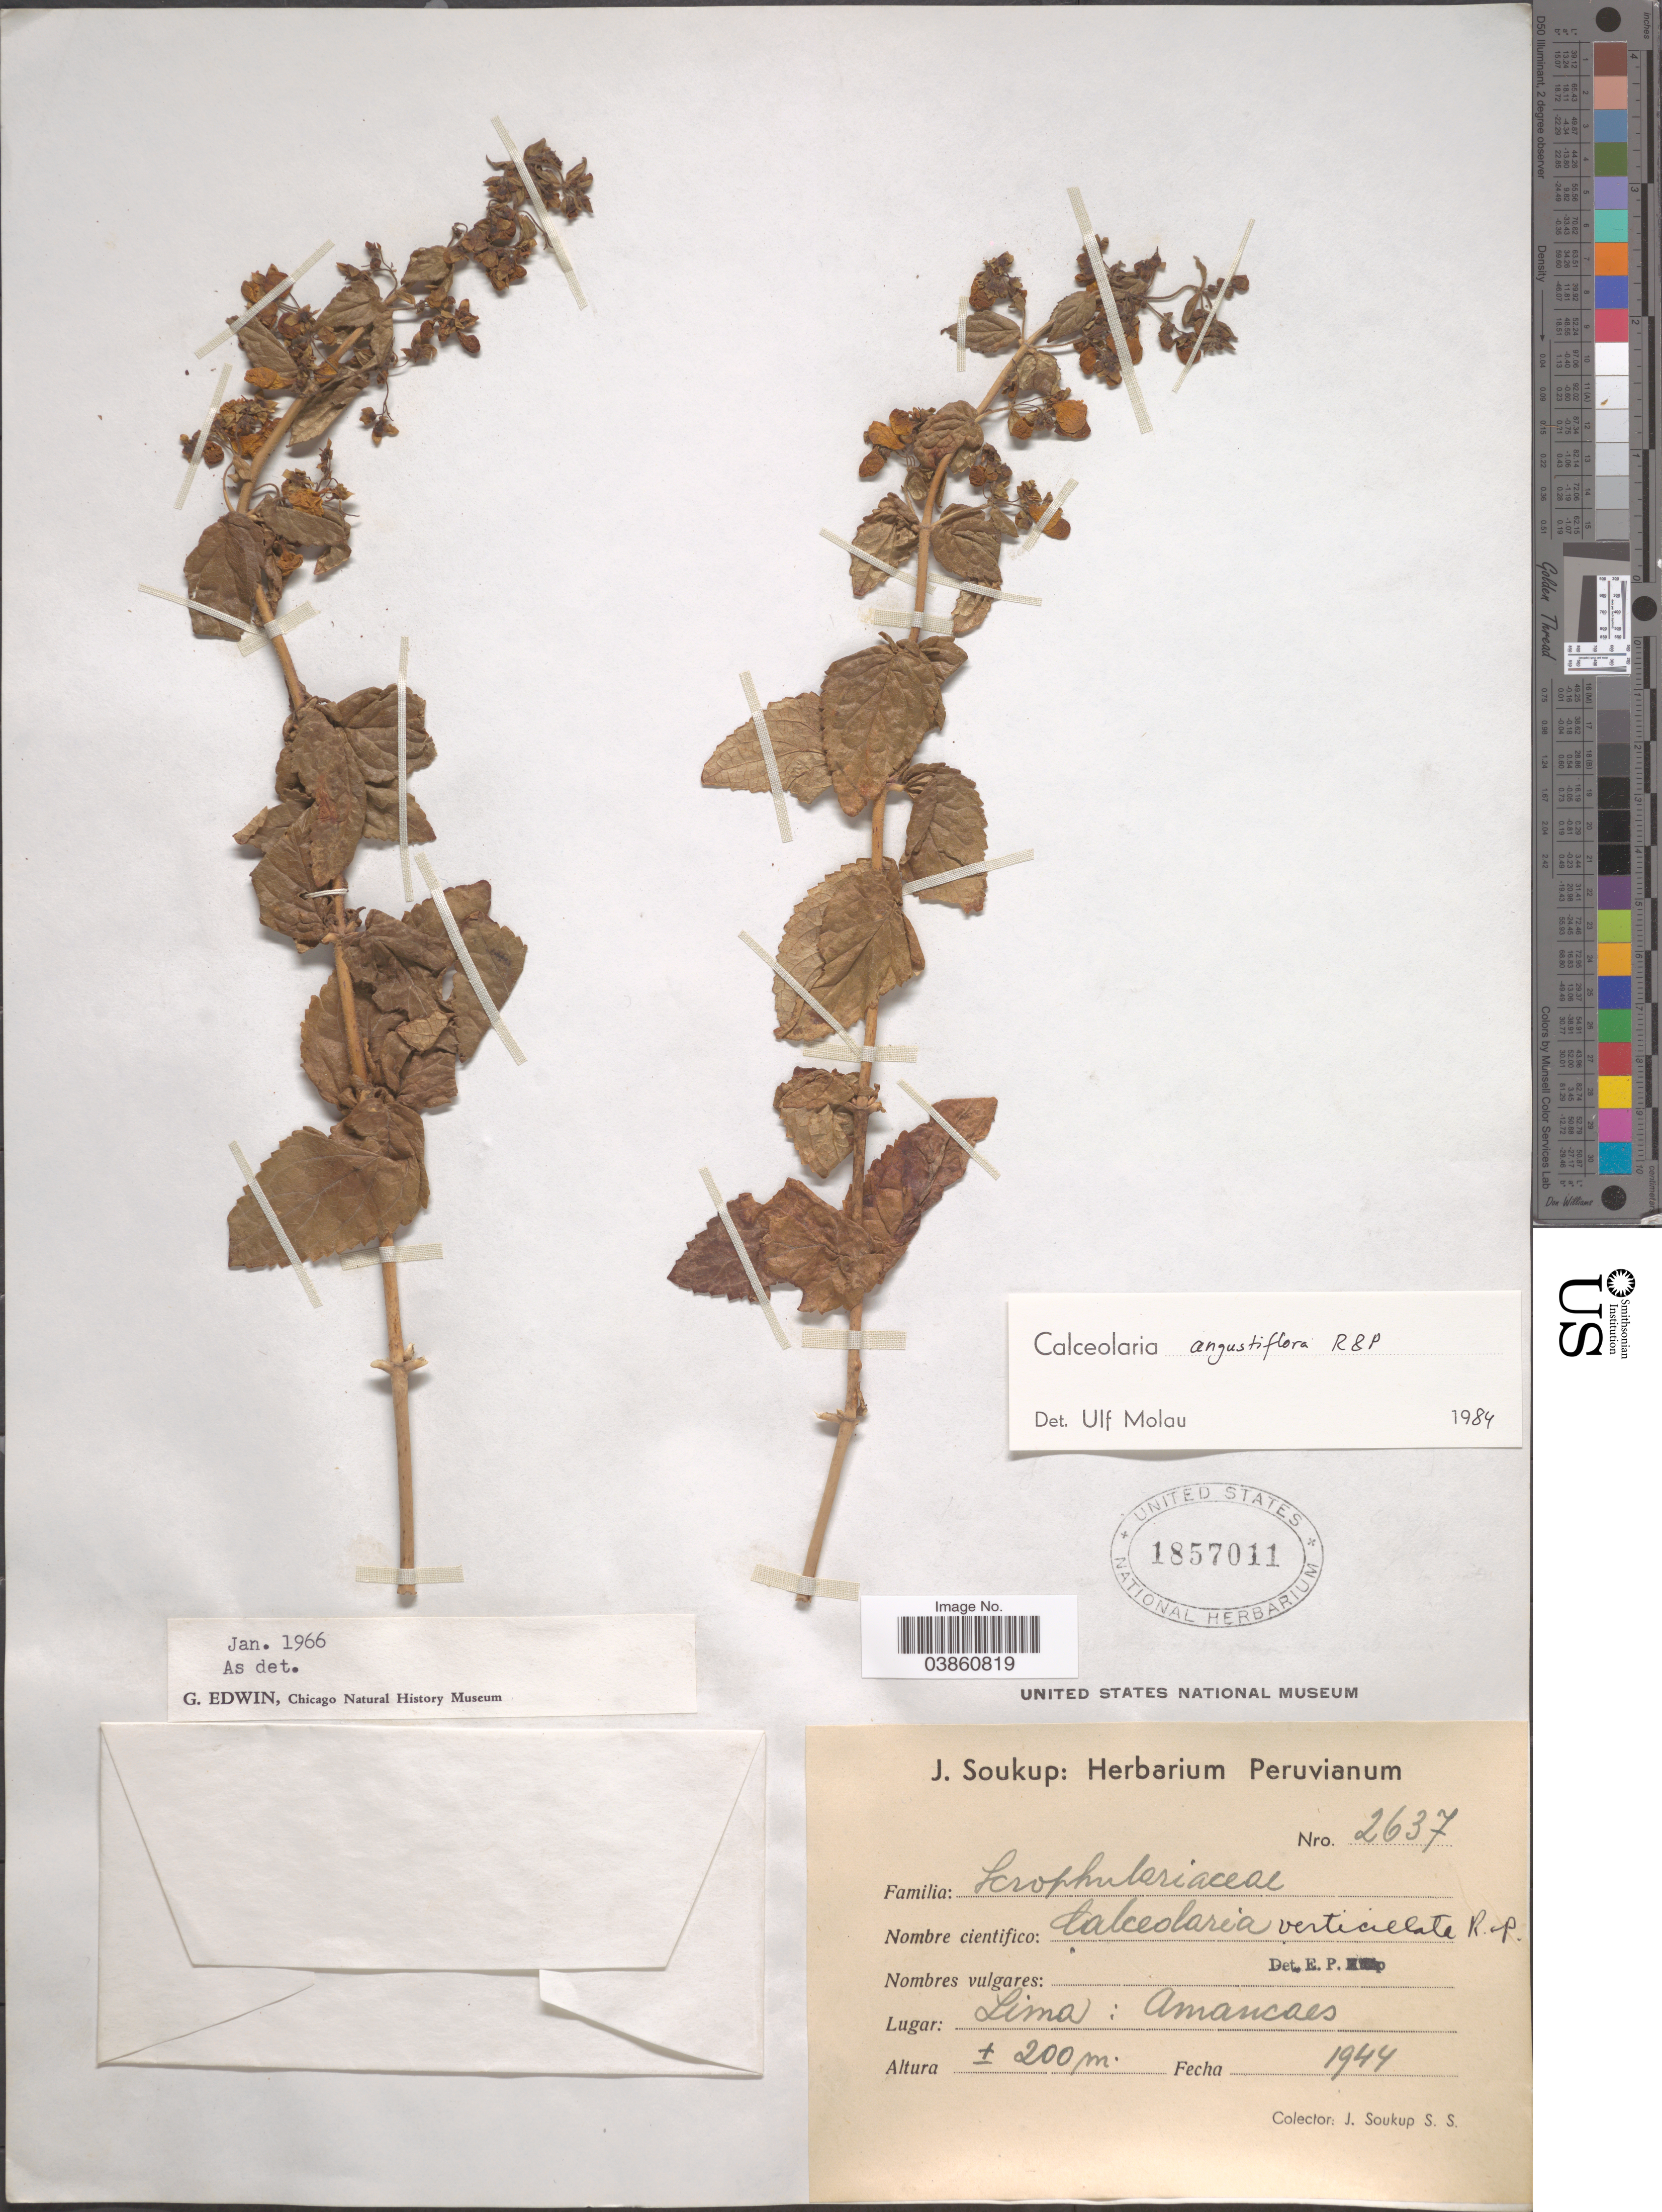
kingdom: Plantae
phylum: Tracheophyta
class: Magnoliopsida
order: Lamiales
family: Calceolariaceae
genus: Calceolaria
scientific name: Calceolaria angustiflora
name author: Ruiz & Pav.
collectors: J. Soukup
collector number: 2637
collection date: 1944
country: Peru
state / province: Lima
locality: Amancaes.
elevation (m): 200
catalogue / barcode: US 1857011